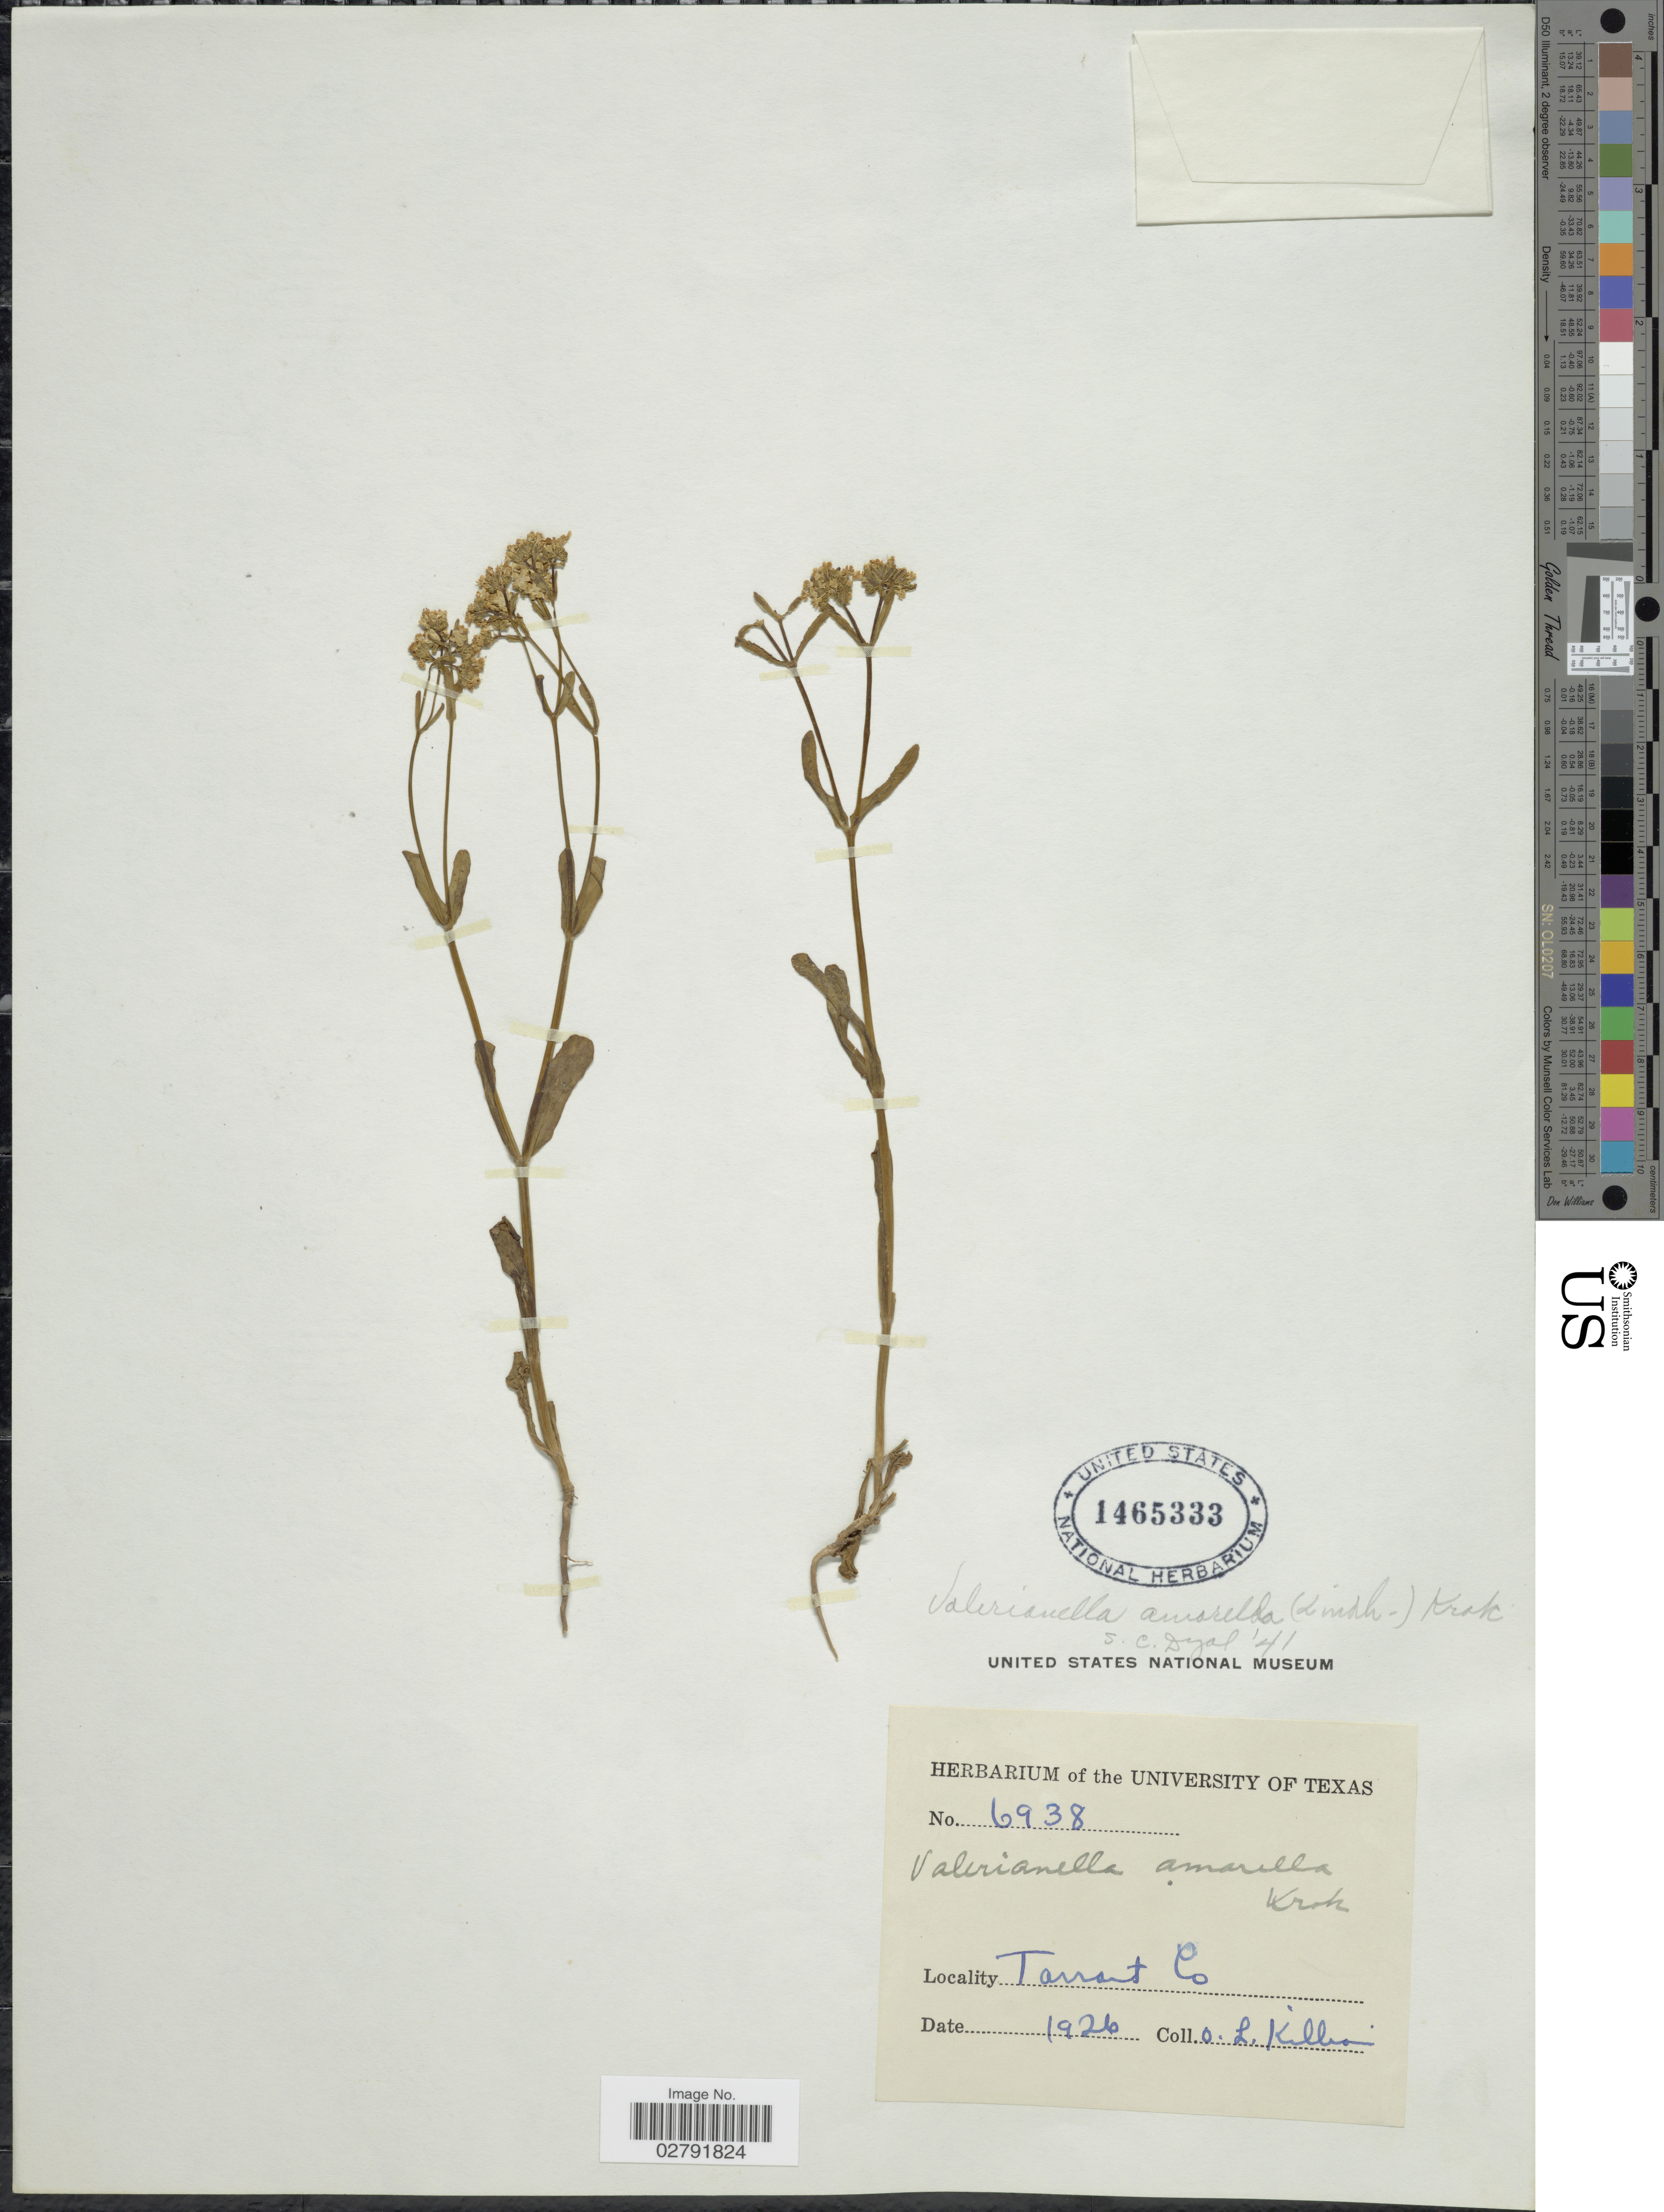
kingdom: Plantae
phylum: Tracheophyta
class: Magnoliopsida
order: Dipsacales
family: Caprifoliaceae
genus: Valerianella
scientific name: Valerianella amarella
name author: (Lindl. ex Engelm.) Krok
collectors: O. Killian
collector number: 6938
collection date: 1926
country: United States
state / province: Texas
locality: Tarrant Co.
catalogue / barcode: US 1465333